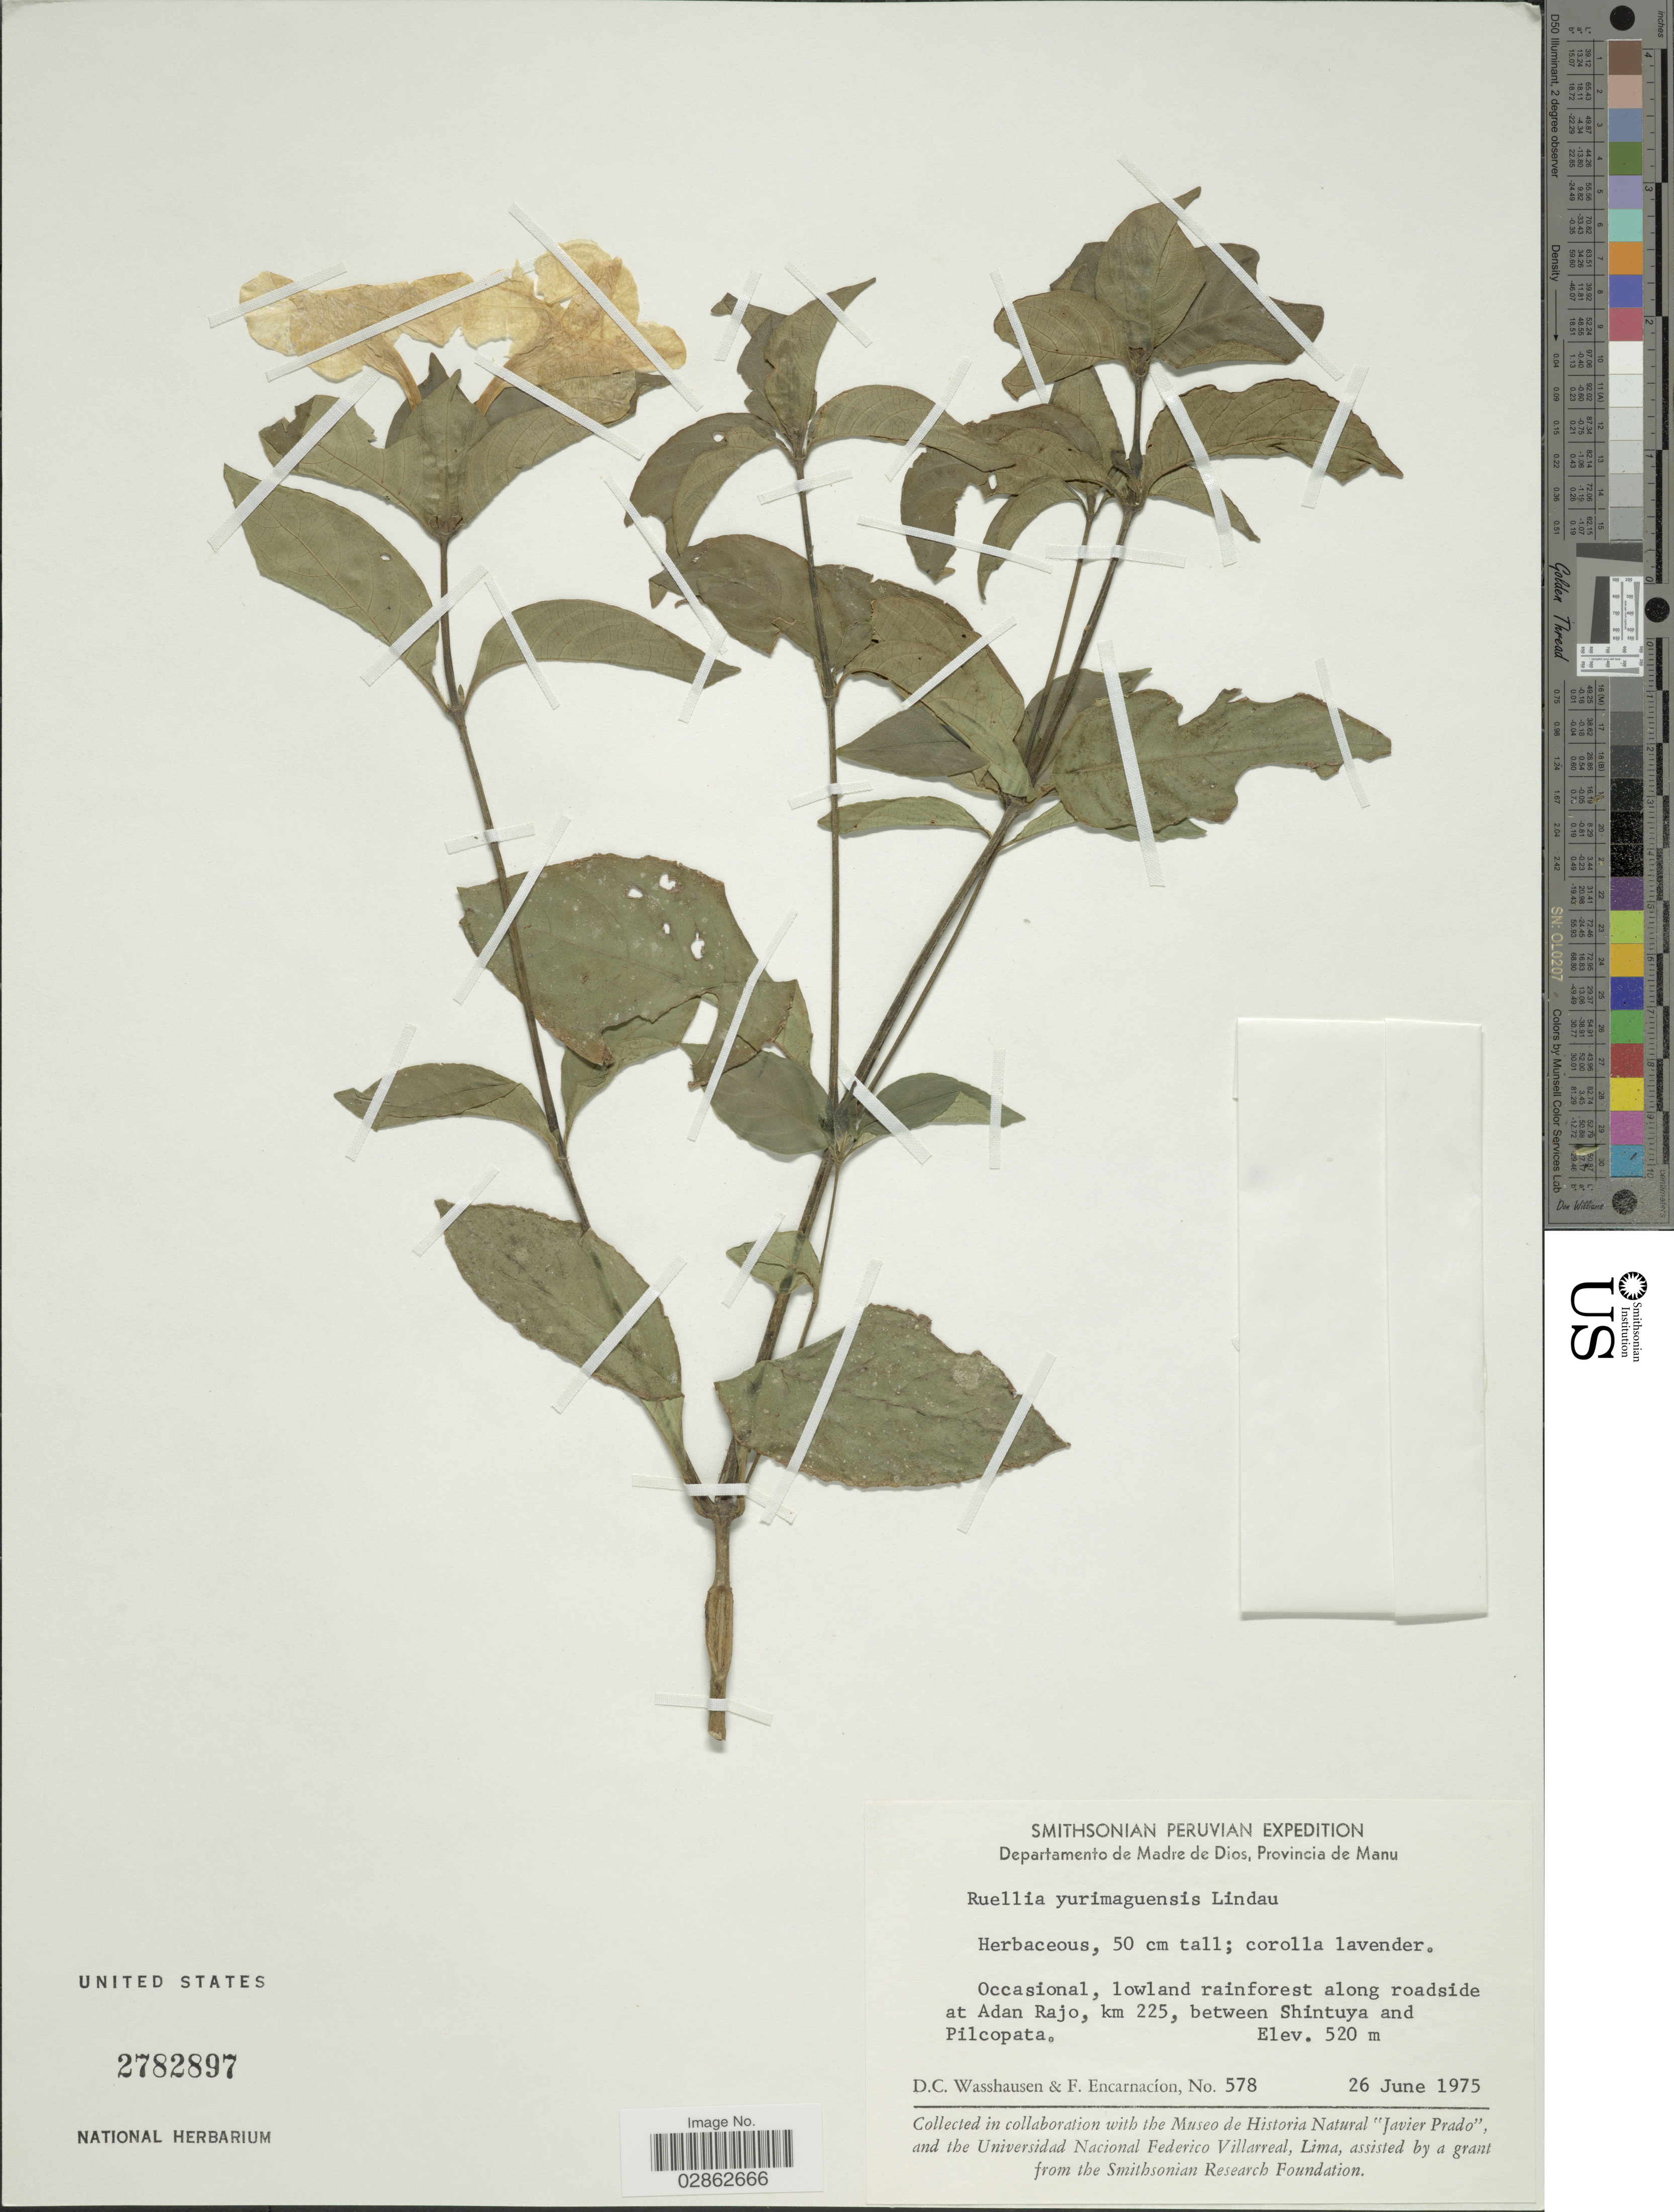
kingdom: Plantae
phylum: Tracheophyta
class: Magnoliopsida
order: Lamiales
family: Acanthaceae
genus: Ruellia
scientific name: Ruellia yurimaguensis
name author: Lindau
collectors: D. C. Wasshausen & F. Encarnación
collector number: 578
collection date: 1975-06-26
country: Peru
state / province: Madre de Dios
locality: Departamento de Madre de Dios, Provincia de Manu. Along roadside at Adan Rajo, km 225, between Shintuya and Pilcopata.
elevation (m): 520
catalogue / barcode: US 2782897